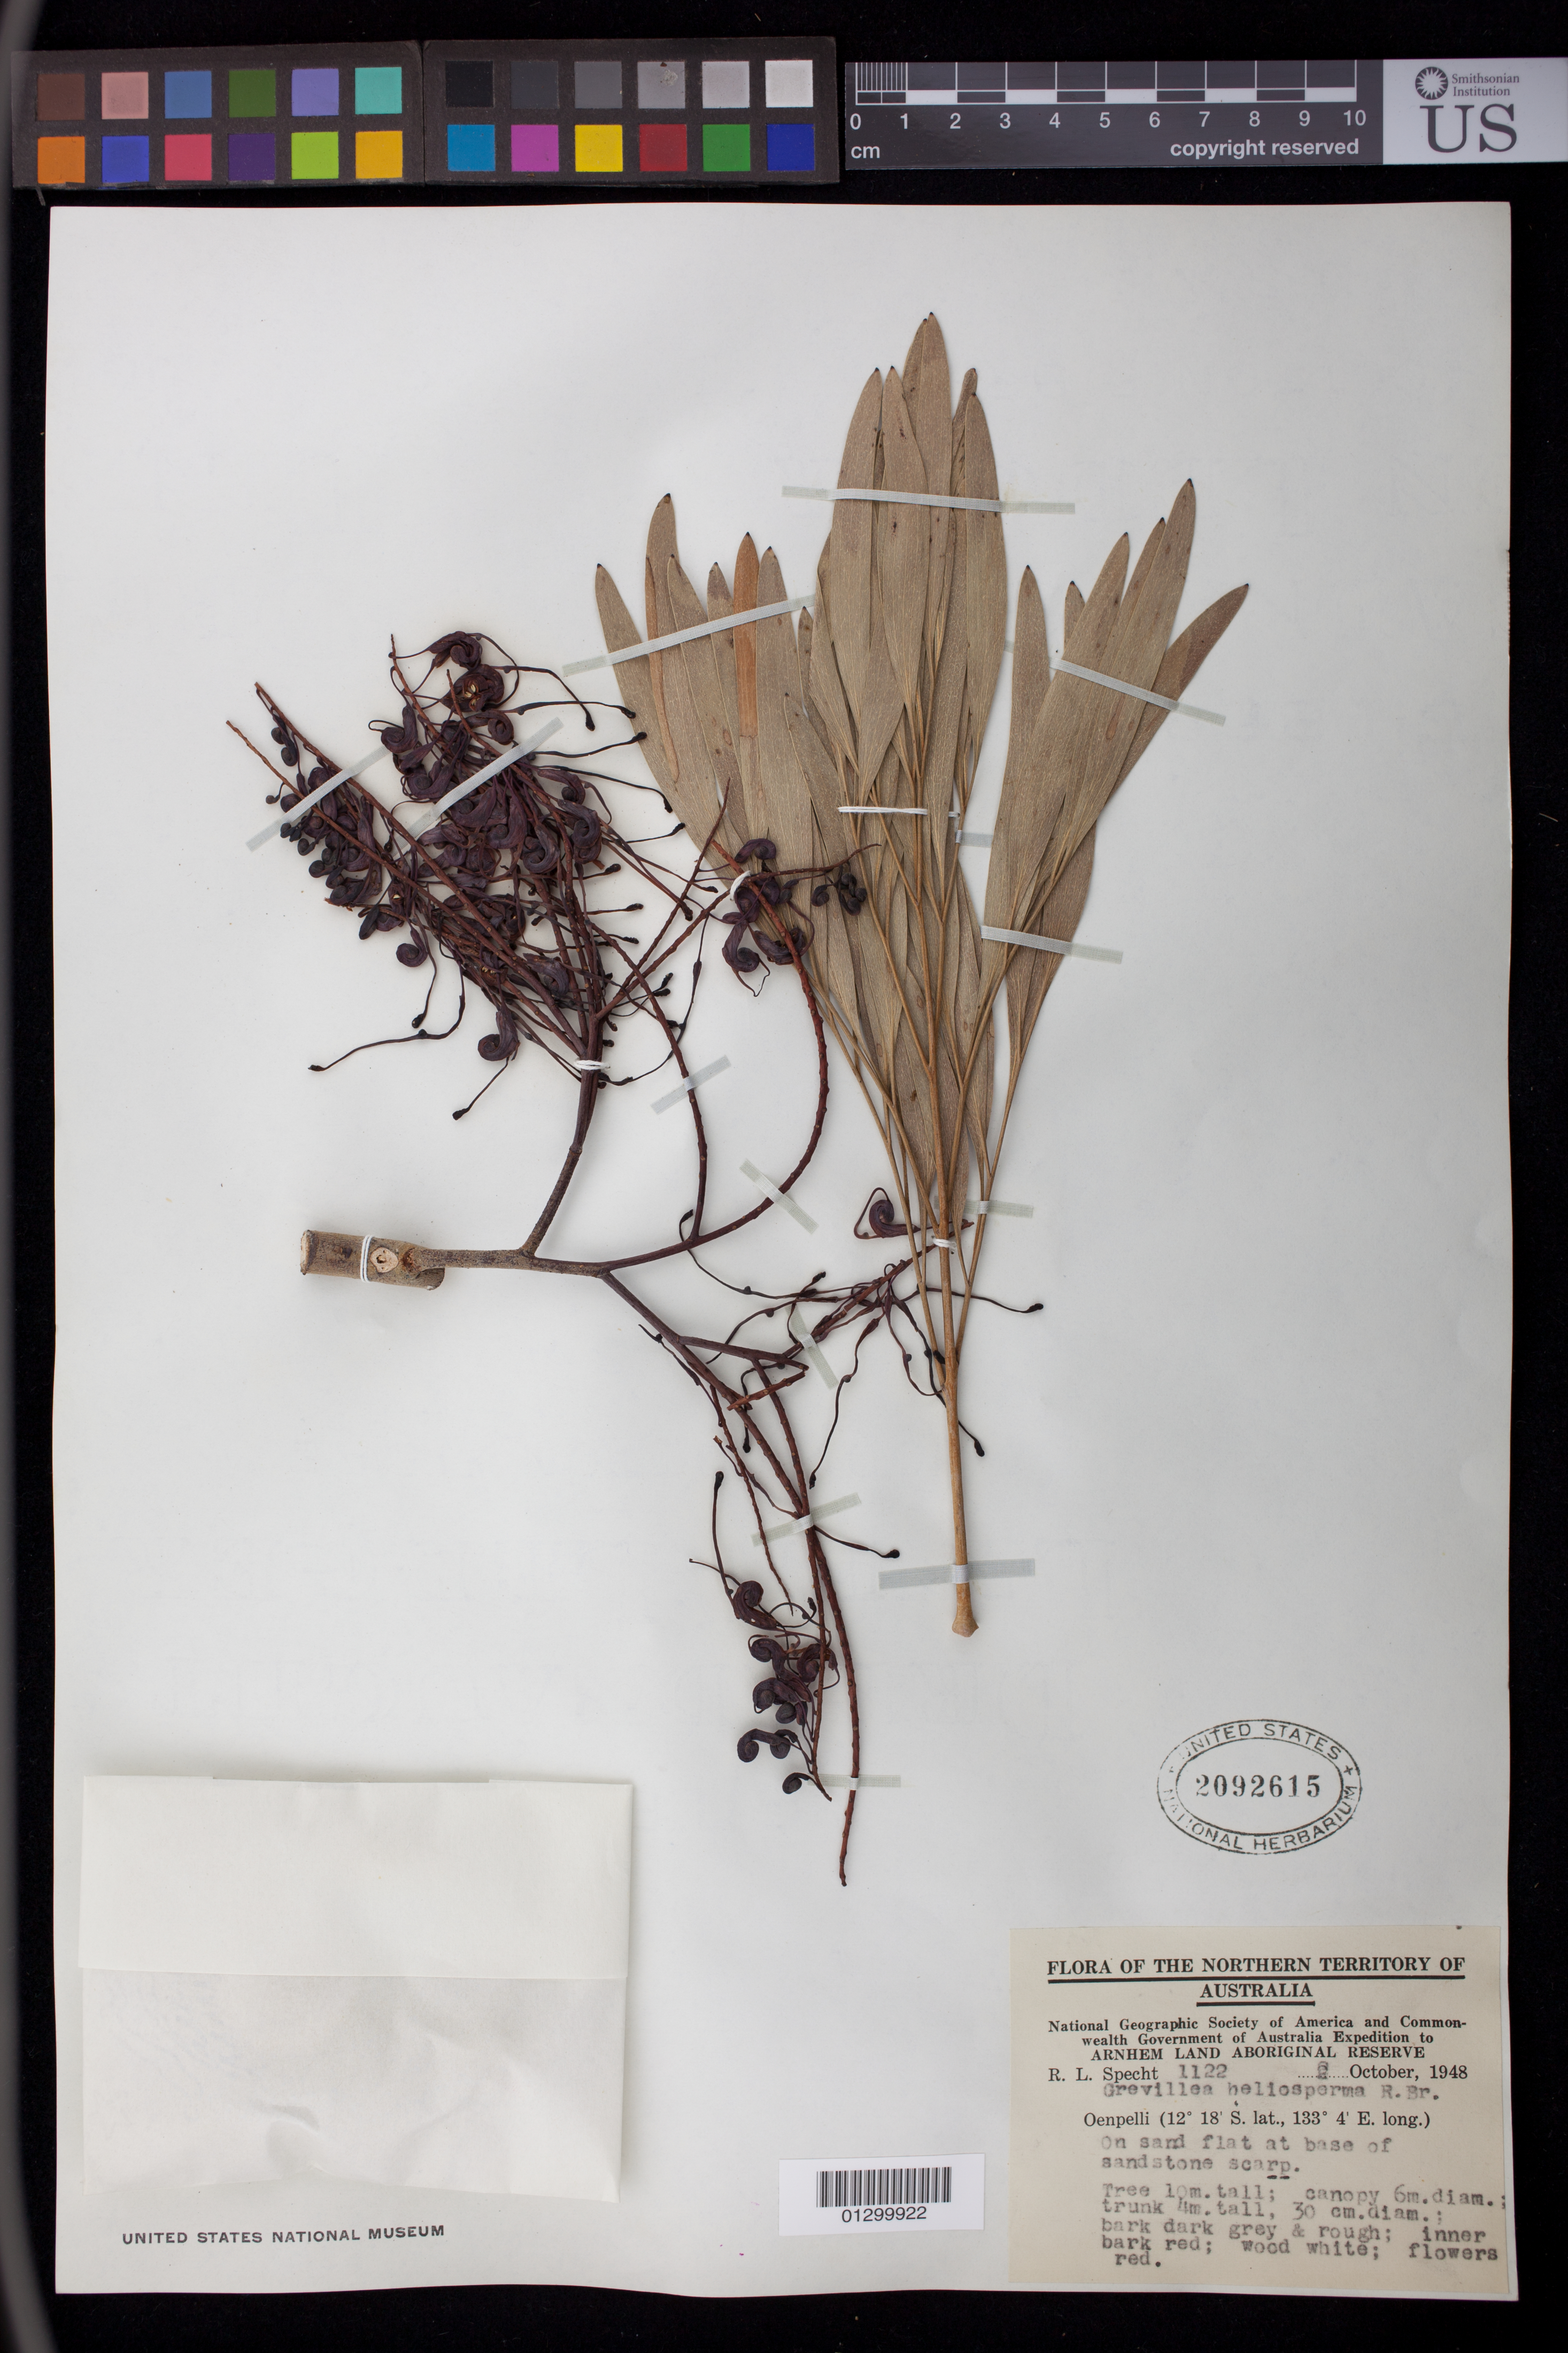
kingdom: Plantae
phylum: Tracheophyta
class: Magnoliopsida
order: Proteales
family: Proteaceae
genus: Grevillea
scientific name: Grevillea heliosperma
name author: R. Br.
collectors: R. L. Specht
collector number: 1122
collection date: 1948-10-02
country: Australia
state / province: Northern Territory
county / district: West Arnhem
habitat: On sandstone flat at base of sandstone scarp.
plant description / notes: Tree 10 m. tall; canopy 6 m. diam.; trunk 4 m. tall, 30 cm. diam.; bark dark grey and rough; inner bark red; wood white; flowers red.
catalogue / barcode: US 2092615